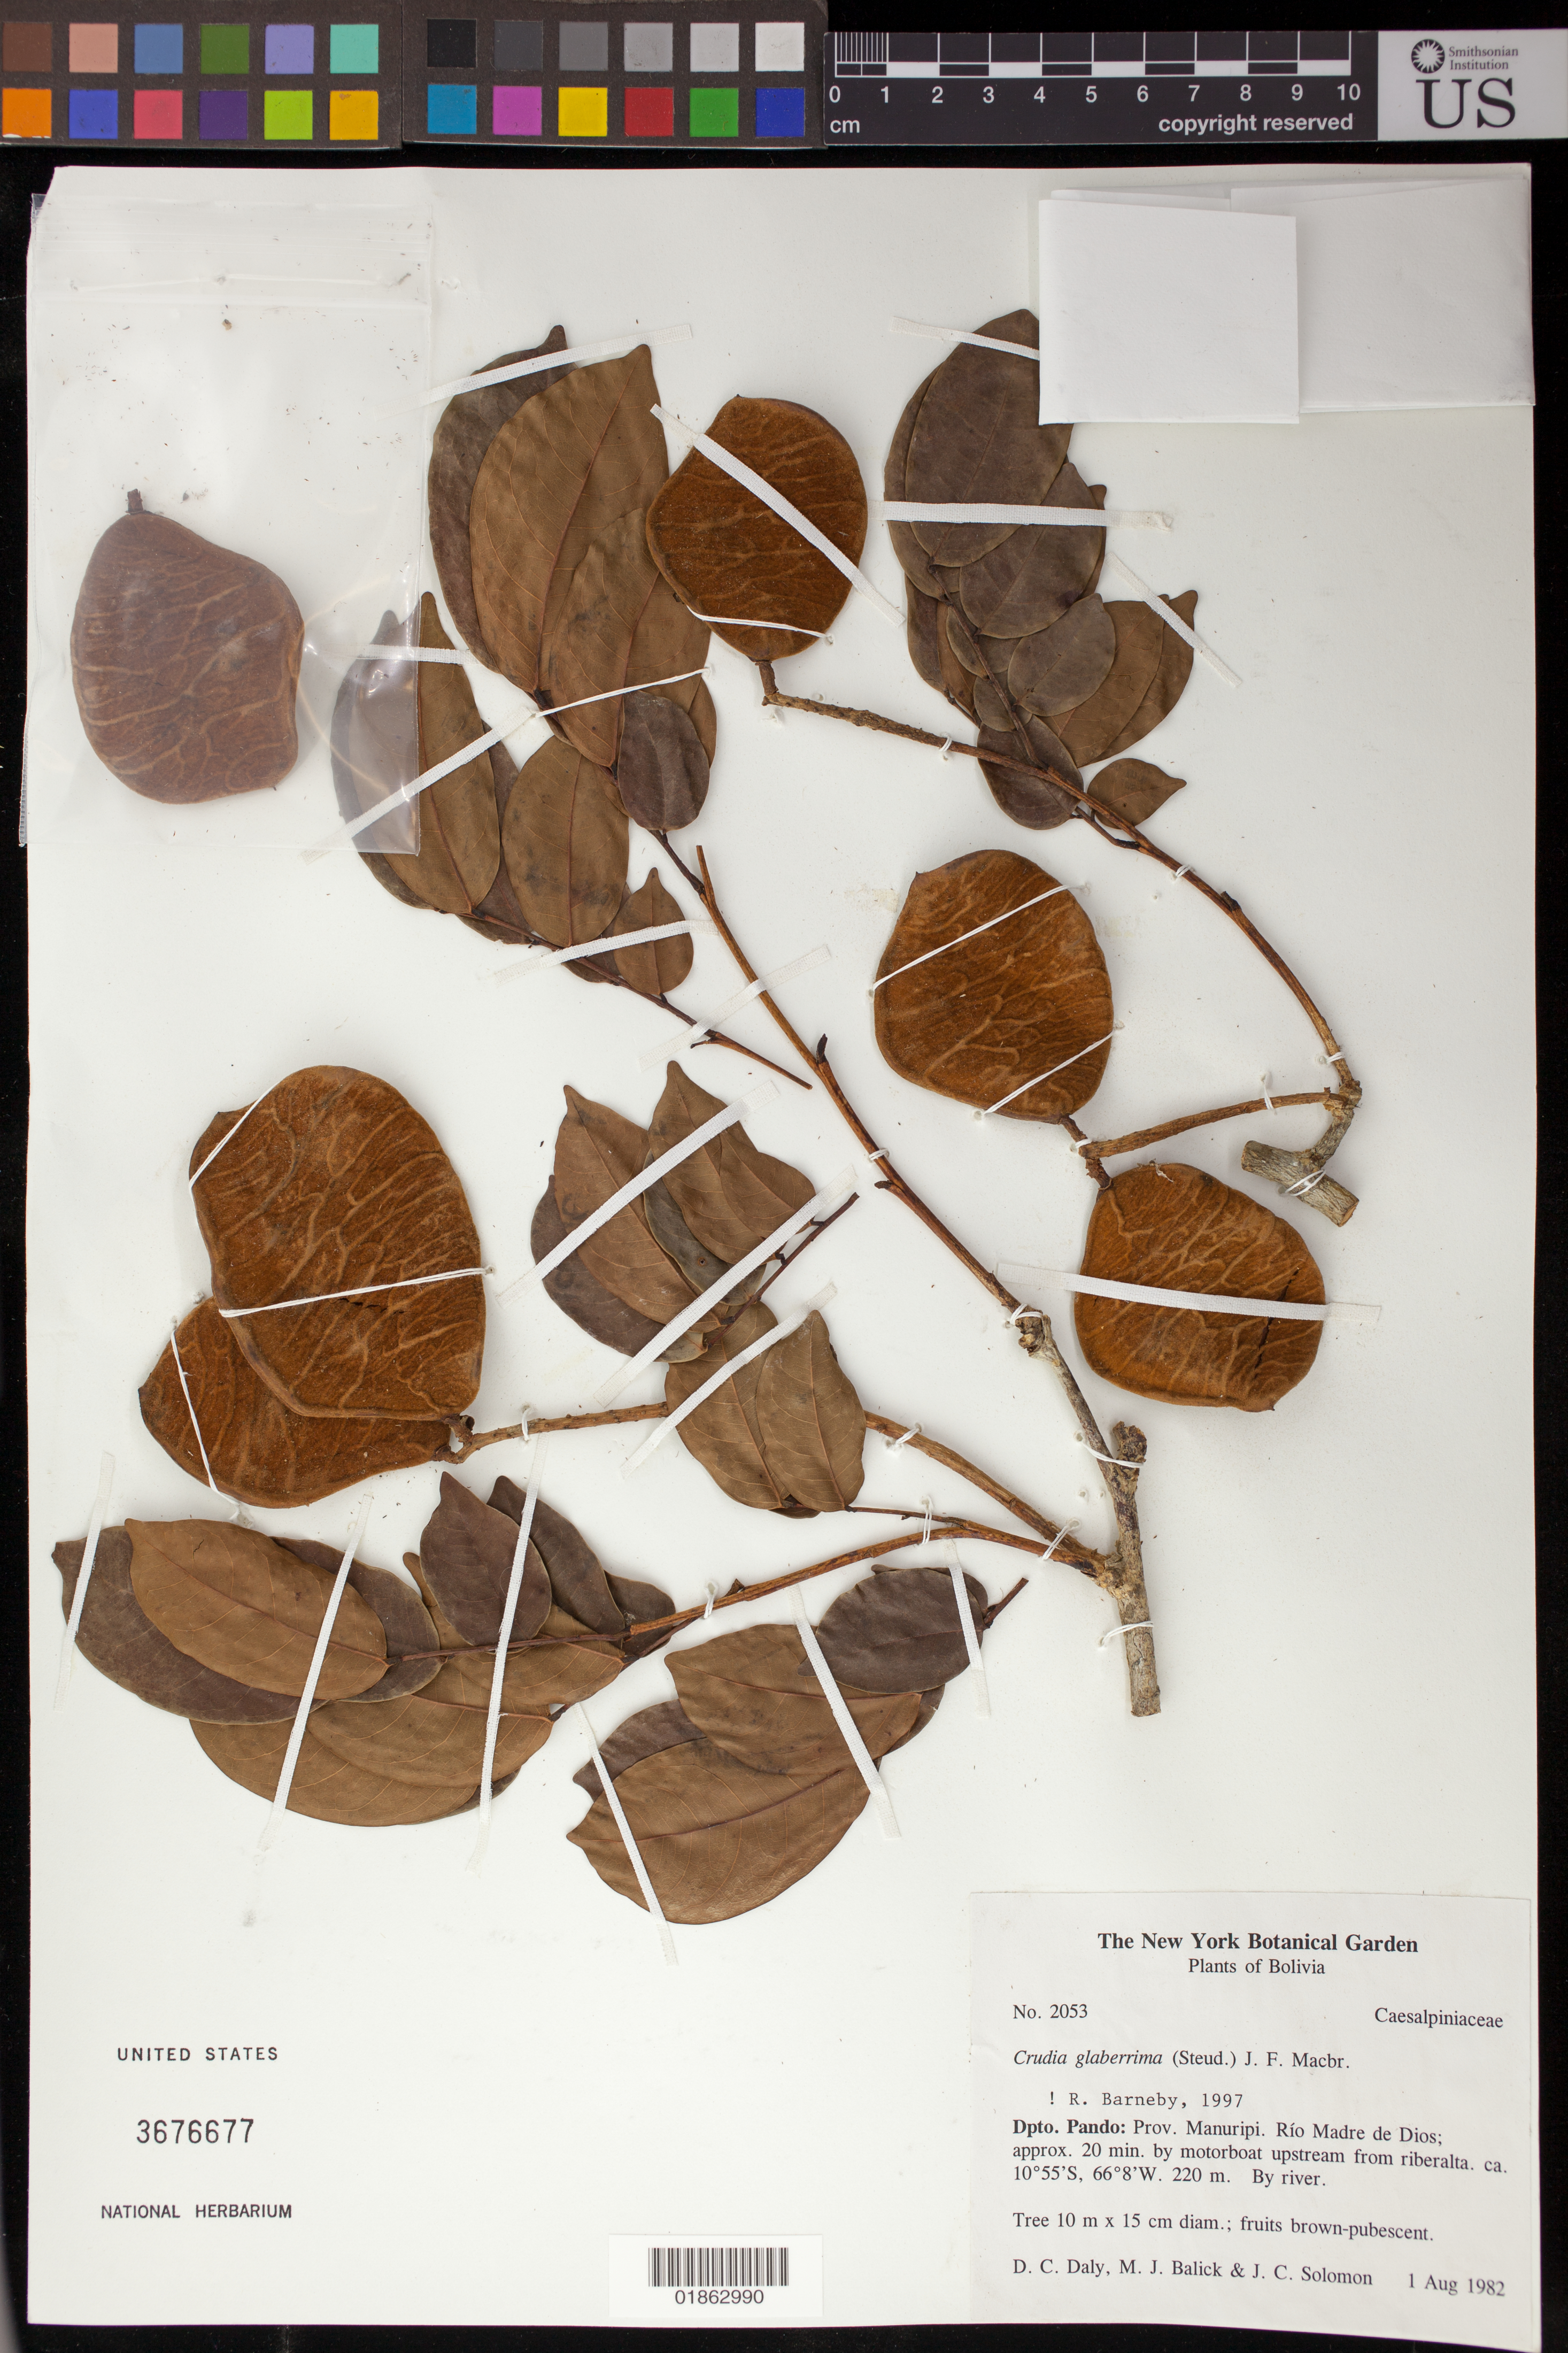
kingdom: Plantae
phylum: Tracheophyta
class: Magnoliopsida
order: Fabales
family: Fabaceae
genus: Crudia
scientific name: Crudia glaberrima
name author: (Steud.) J.F. Macbr.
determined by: Barneby, Rupert C., (NY)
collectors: D. C. Daly, M. J. Balick & J. C. Solomon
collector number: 2053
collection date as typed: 01 Aug 1982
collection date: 1982-08-01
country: Bolivia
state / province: Pando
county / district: Manuripi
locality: Rio Madre de Dios; approx. 20 Min. by motorboat upstream from Riberalta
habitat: By river.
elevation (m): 220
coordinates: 10 55 S, 66 08 W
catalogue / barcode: US 3676677